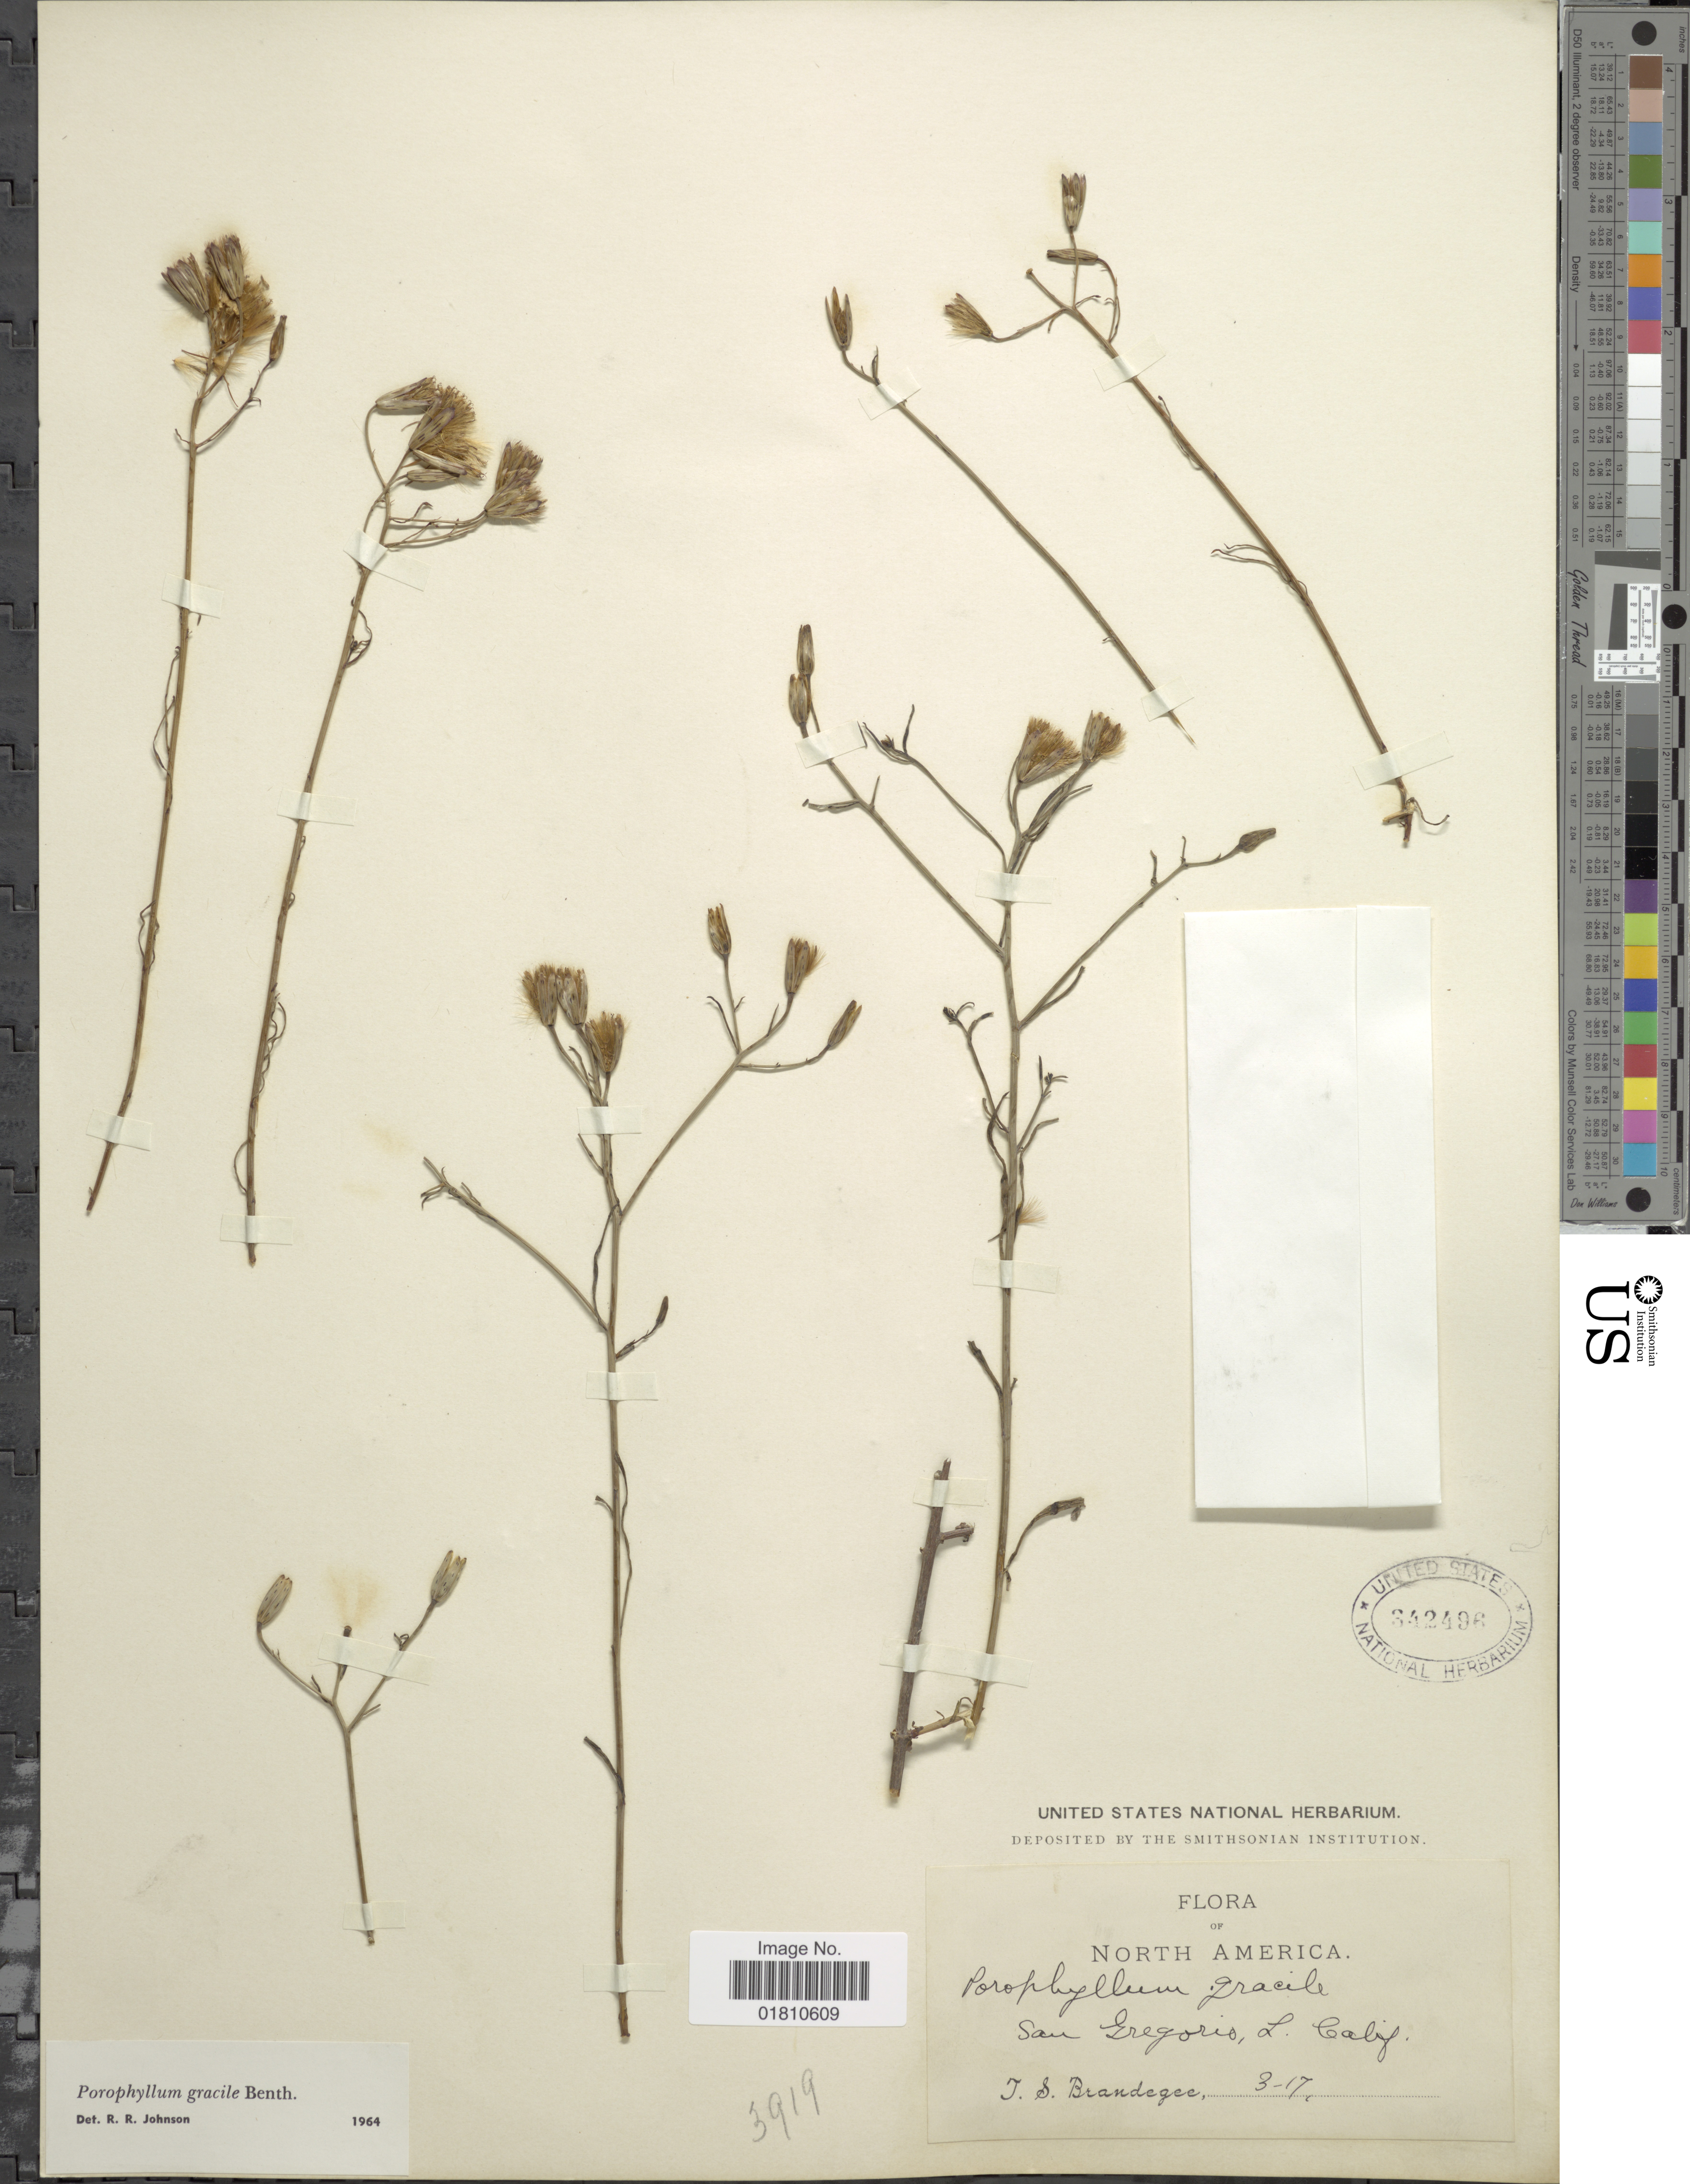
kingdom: Plantae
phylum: Tracheophyta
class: Magnoliopsida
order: Asterales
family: Asteraceae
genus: Porophyllum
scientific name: Porophyllum gracile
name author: Benth.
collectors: J. S. Brandegee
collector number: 3-17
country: Mexico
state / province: Baja California Sur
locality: San Gregorio, L. Calif.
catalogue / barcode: US 342496